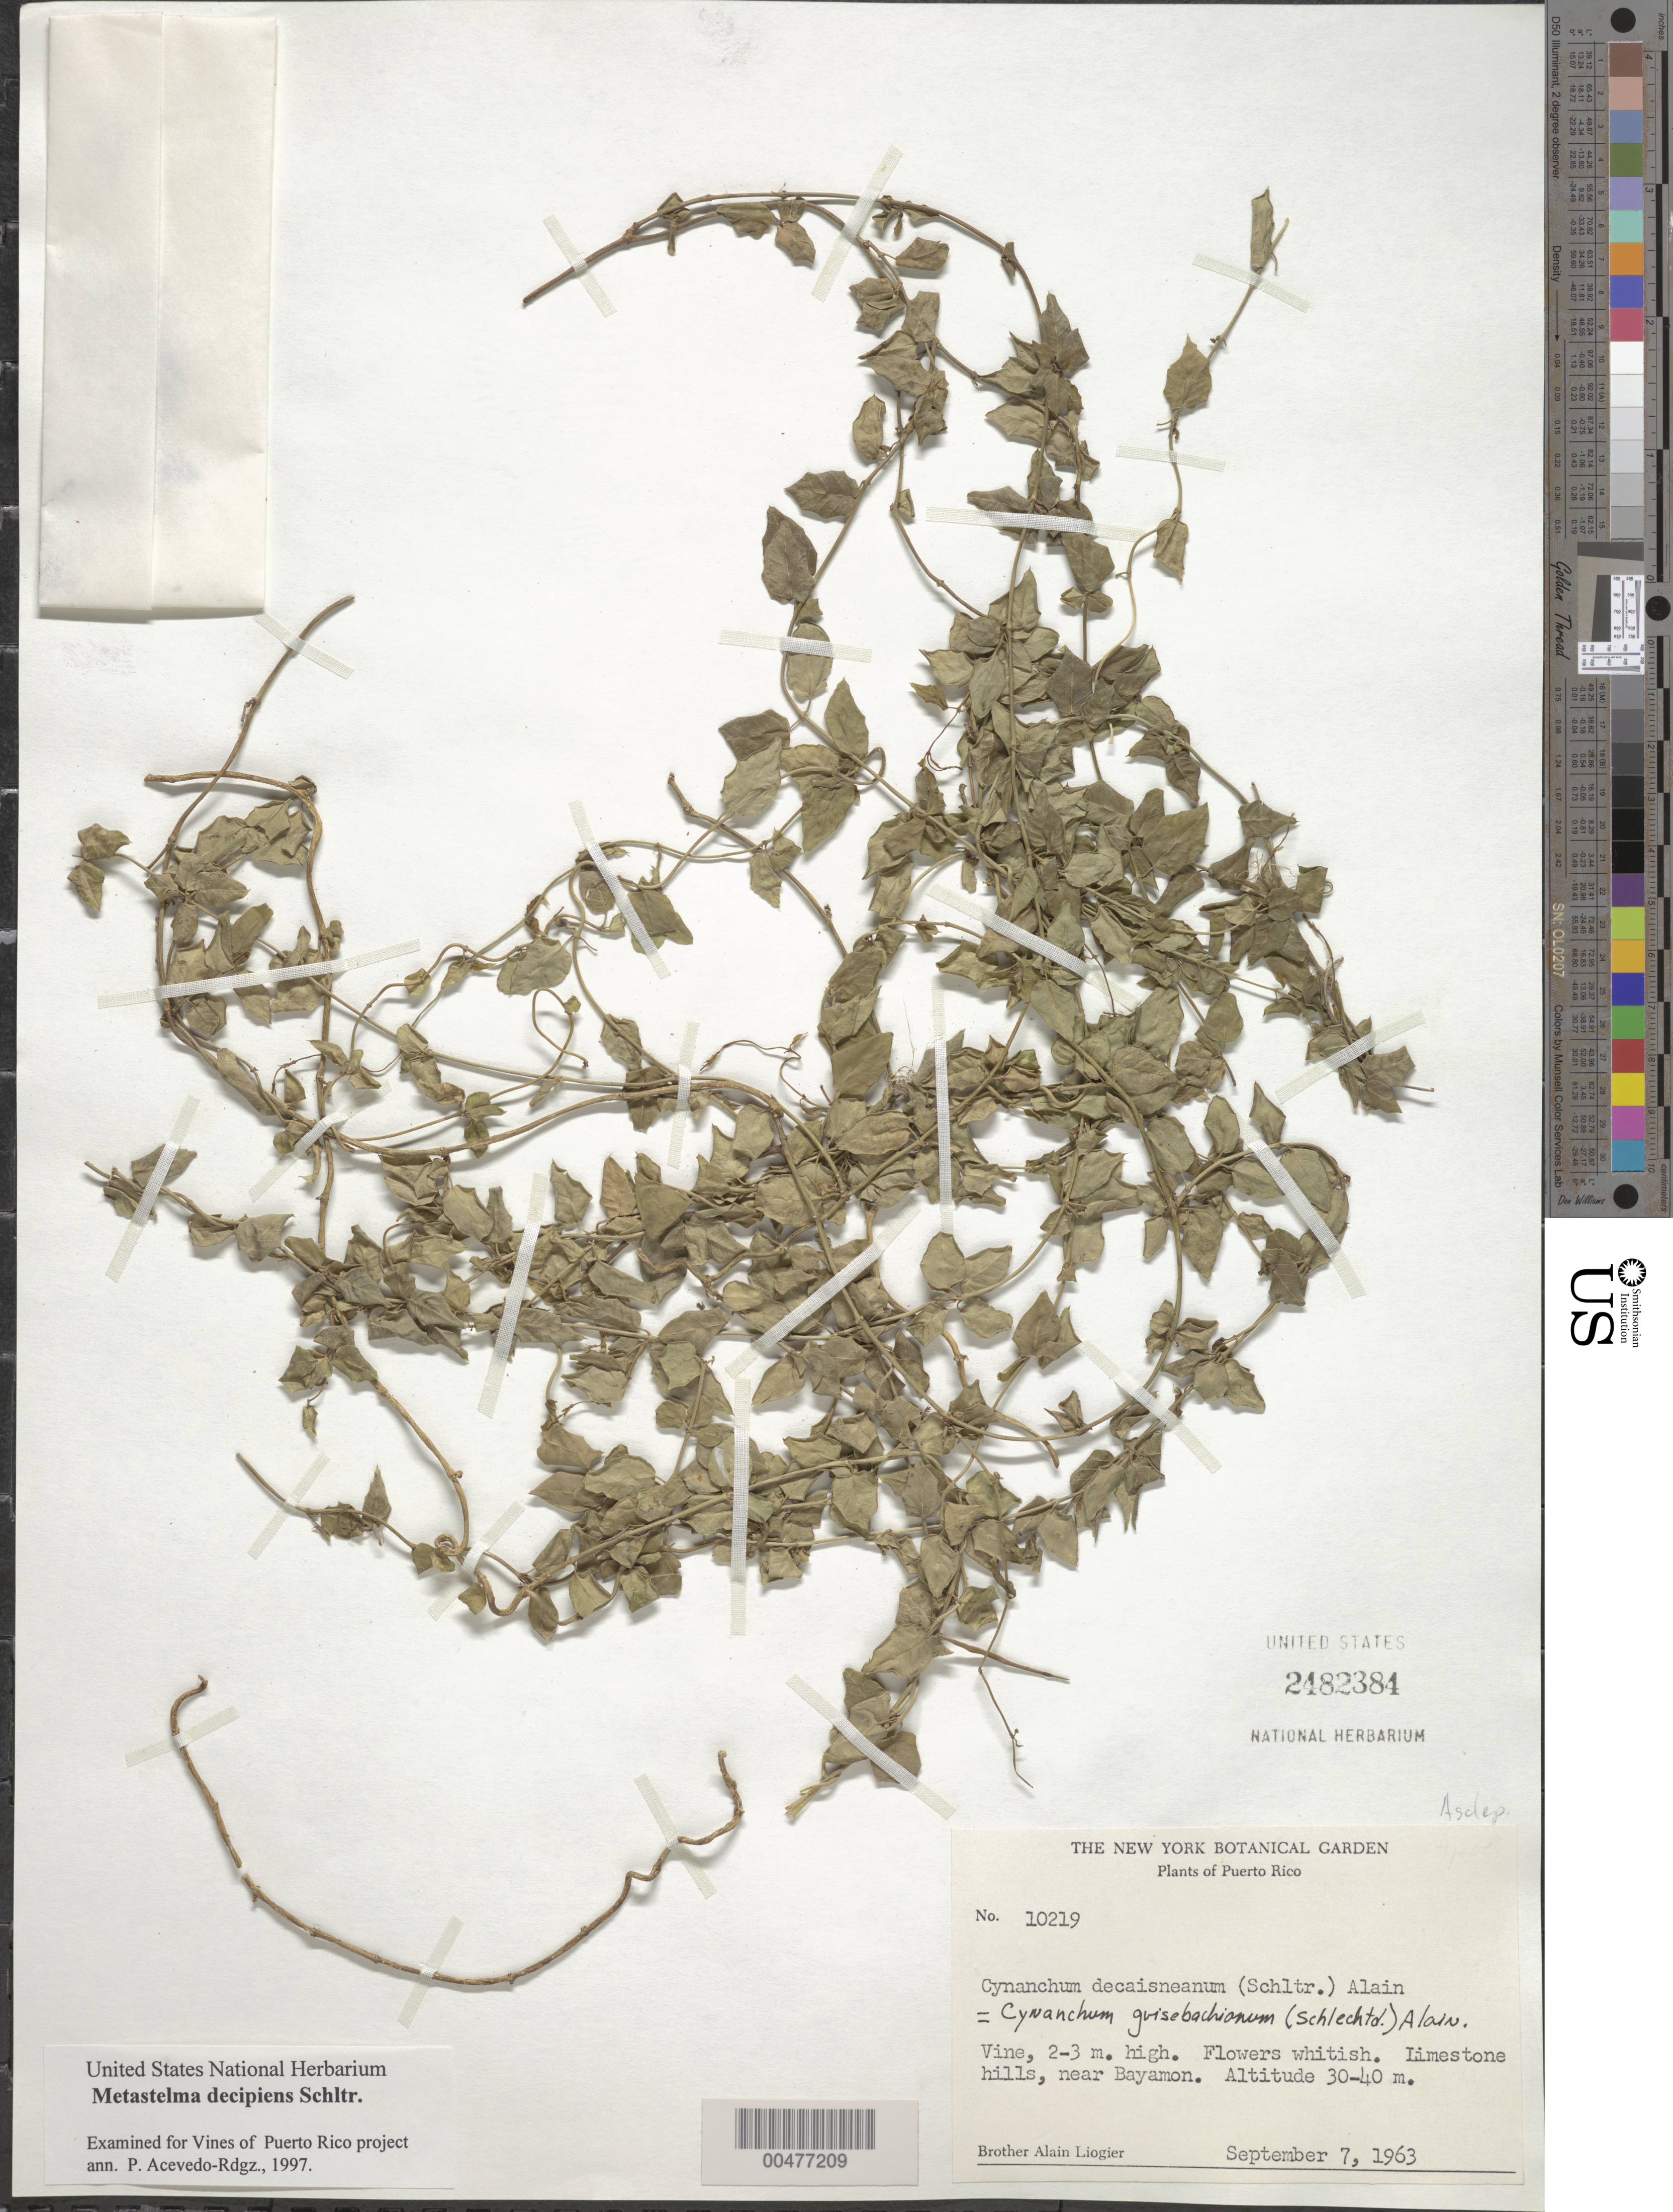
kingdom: Plantae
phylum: Tracheophyta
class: Magnoliopsida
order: Gentianales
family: Apocynaceae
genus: Cynanchum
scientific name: Cynanchum grisebachianum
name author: (Schltr.) Alain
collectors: A. H. Liogier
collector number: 10219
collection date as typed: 07 Sep 1963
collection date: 1963-09-07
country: Puerto Rico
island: Greater Antilles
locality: near Bayamon. Limestone hills.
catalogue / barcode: US 2482384